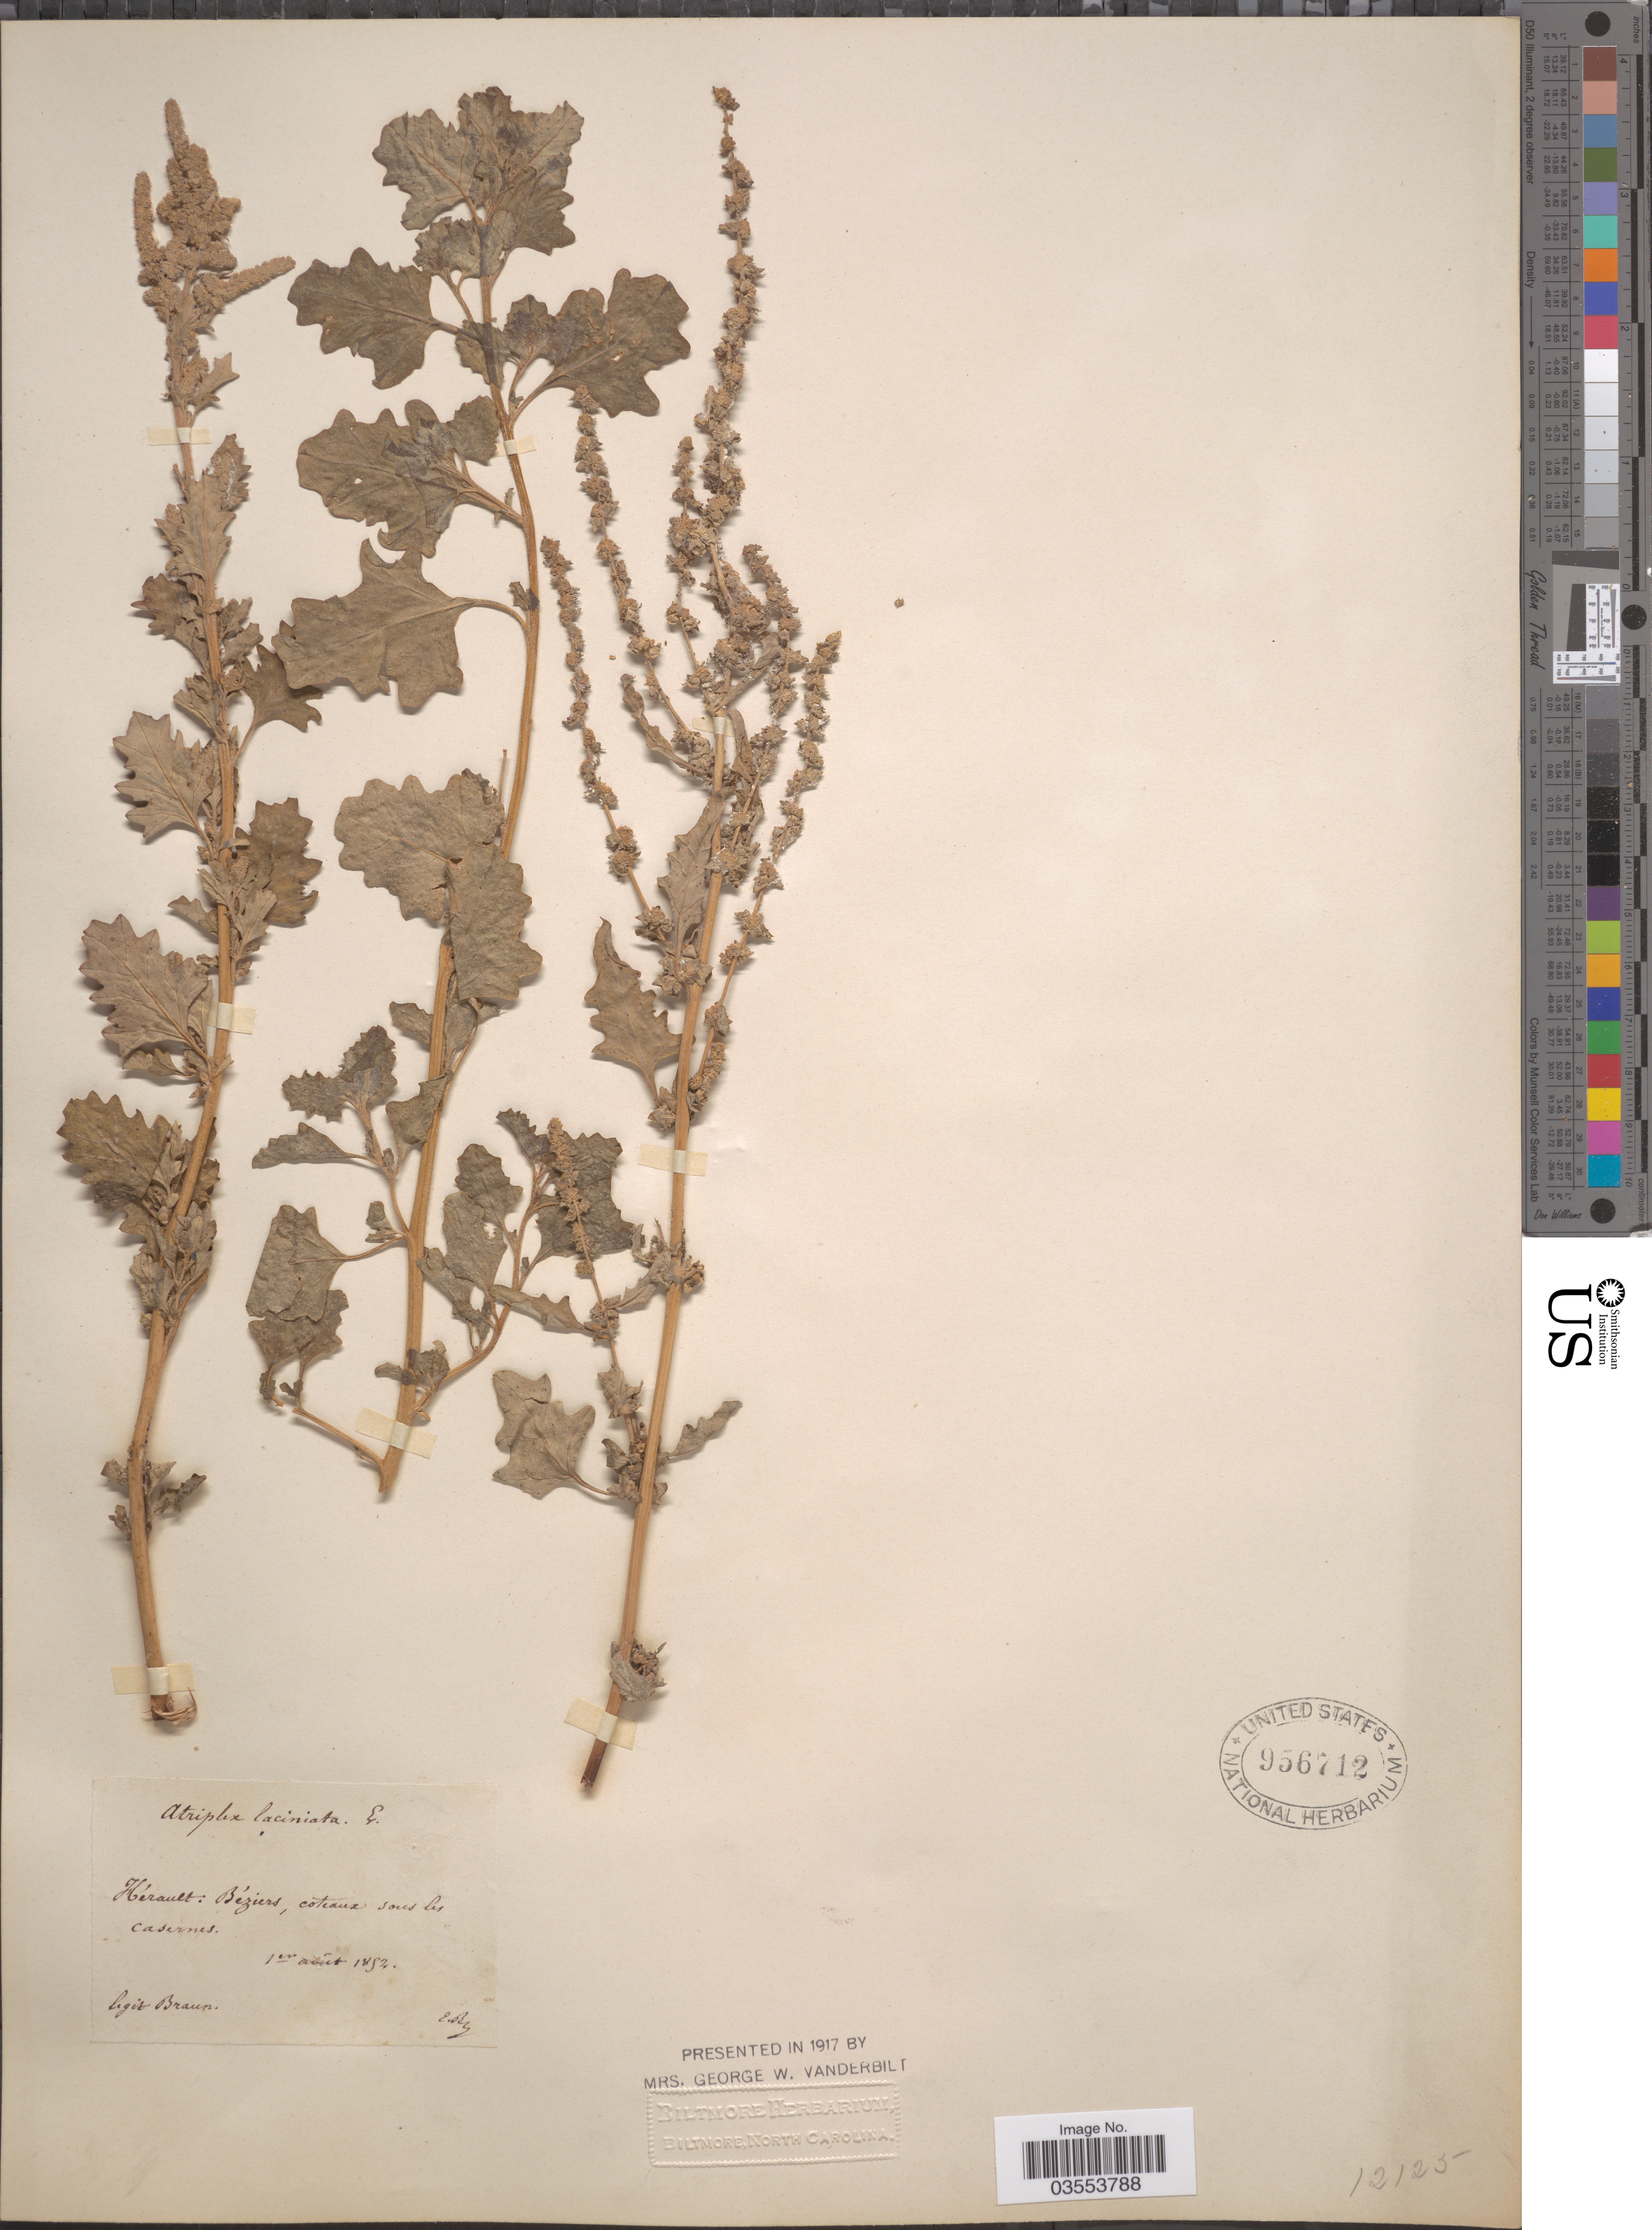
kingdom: Plantae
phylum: Tracheophyta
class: Magnoliopsida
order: Caryophyllales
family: Amaranthaceae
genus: Atriplex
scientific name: Atriplex laciniata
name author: L.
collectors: Braun, --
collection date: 1852-08-01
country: France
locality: Hérault: Béziers.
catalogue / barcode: US 956712